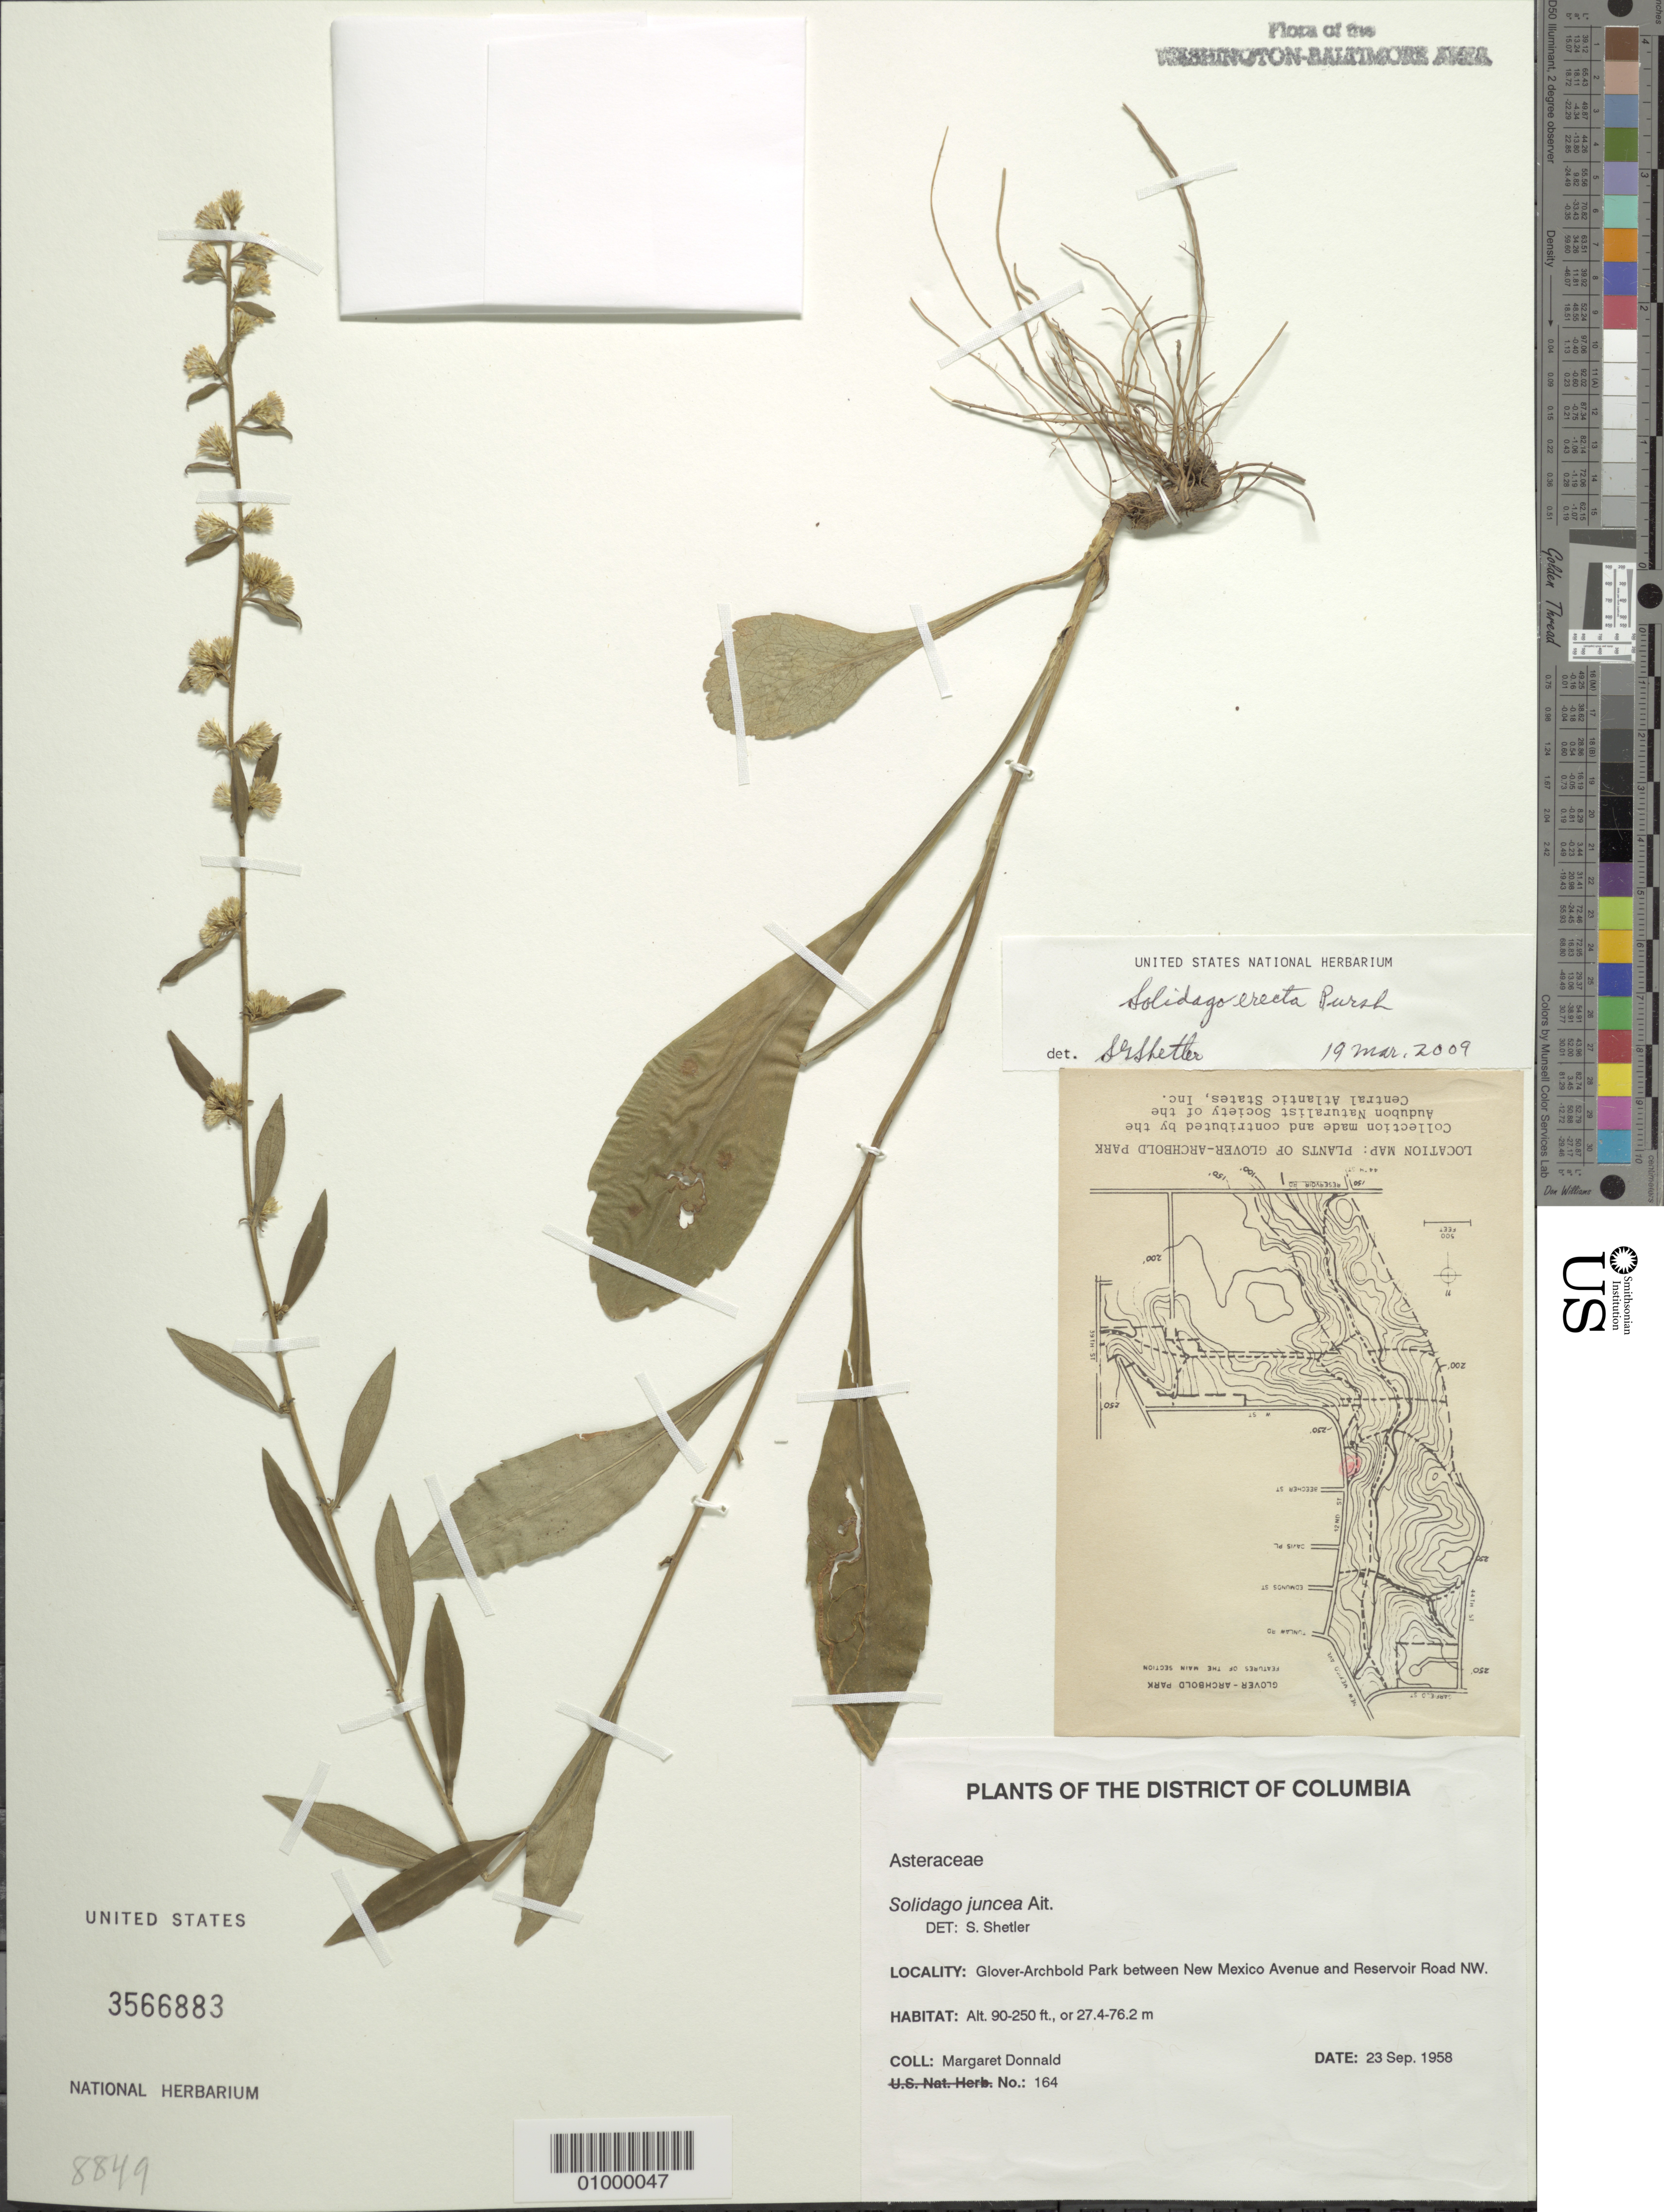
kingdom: Plantae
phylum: Tracheophyta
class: Magnoliopsida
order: Asterales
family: Asteraceae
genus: Solidago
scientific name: Solidago juncea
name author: Aiton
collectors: M. Donnald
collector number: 164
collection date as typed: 23 Sep 1958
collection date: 1958-09-23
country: United States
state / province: District of Columbia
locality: Glover-Archbold Park between New Mexico Avenue and Reservoir Road NW.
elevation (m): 27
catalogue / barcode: US 3566883